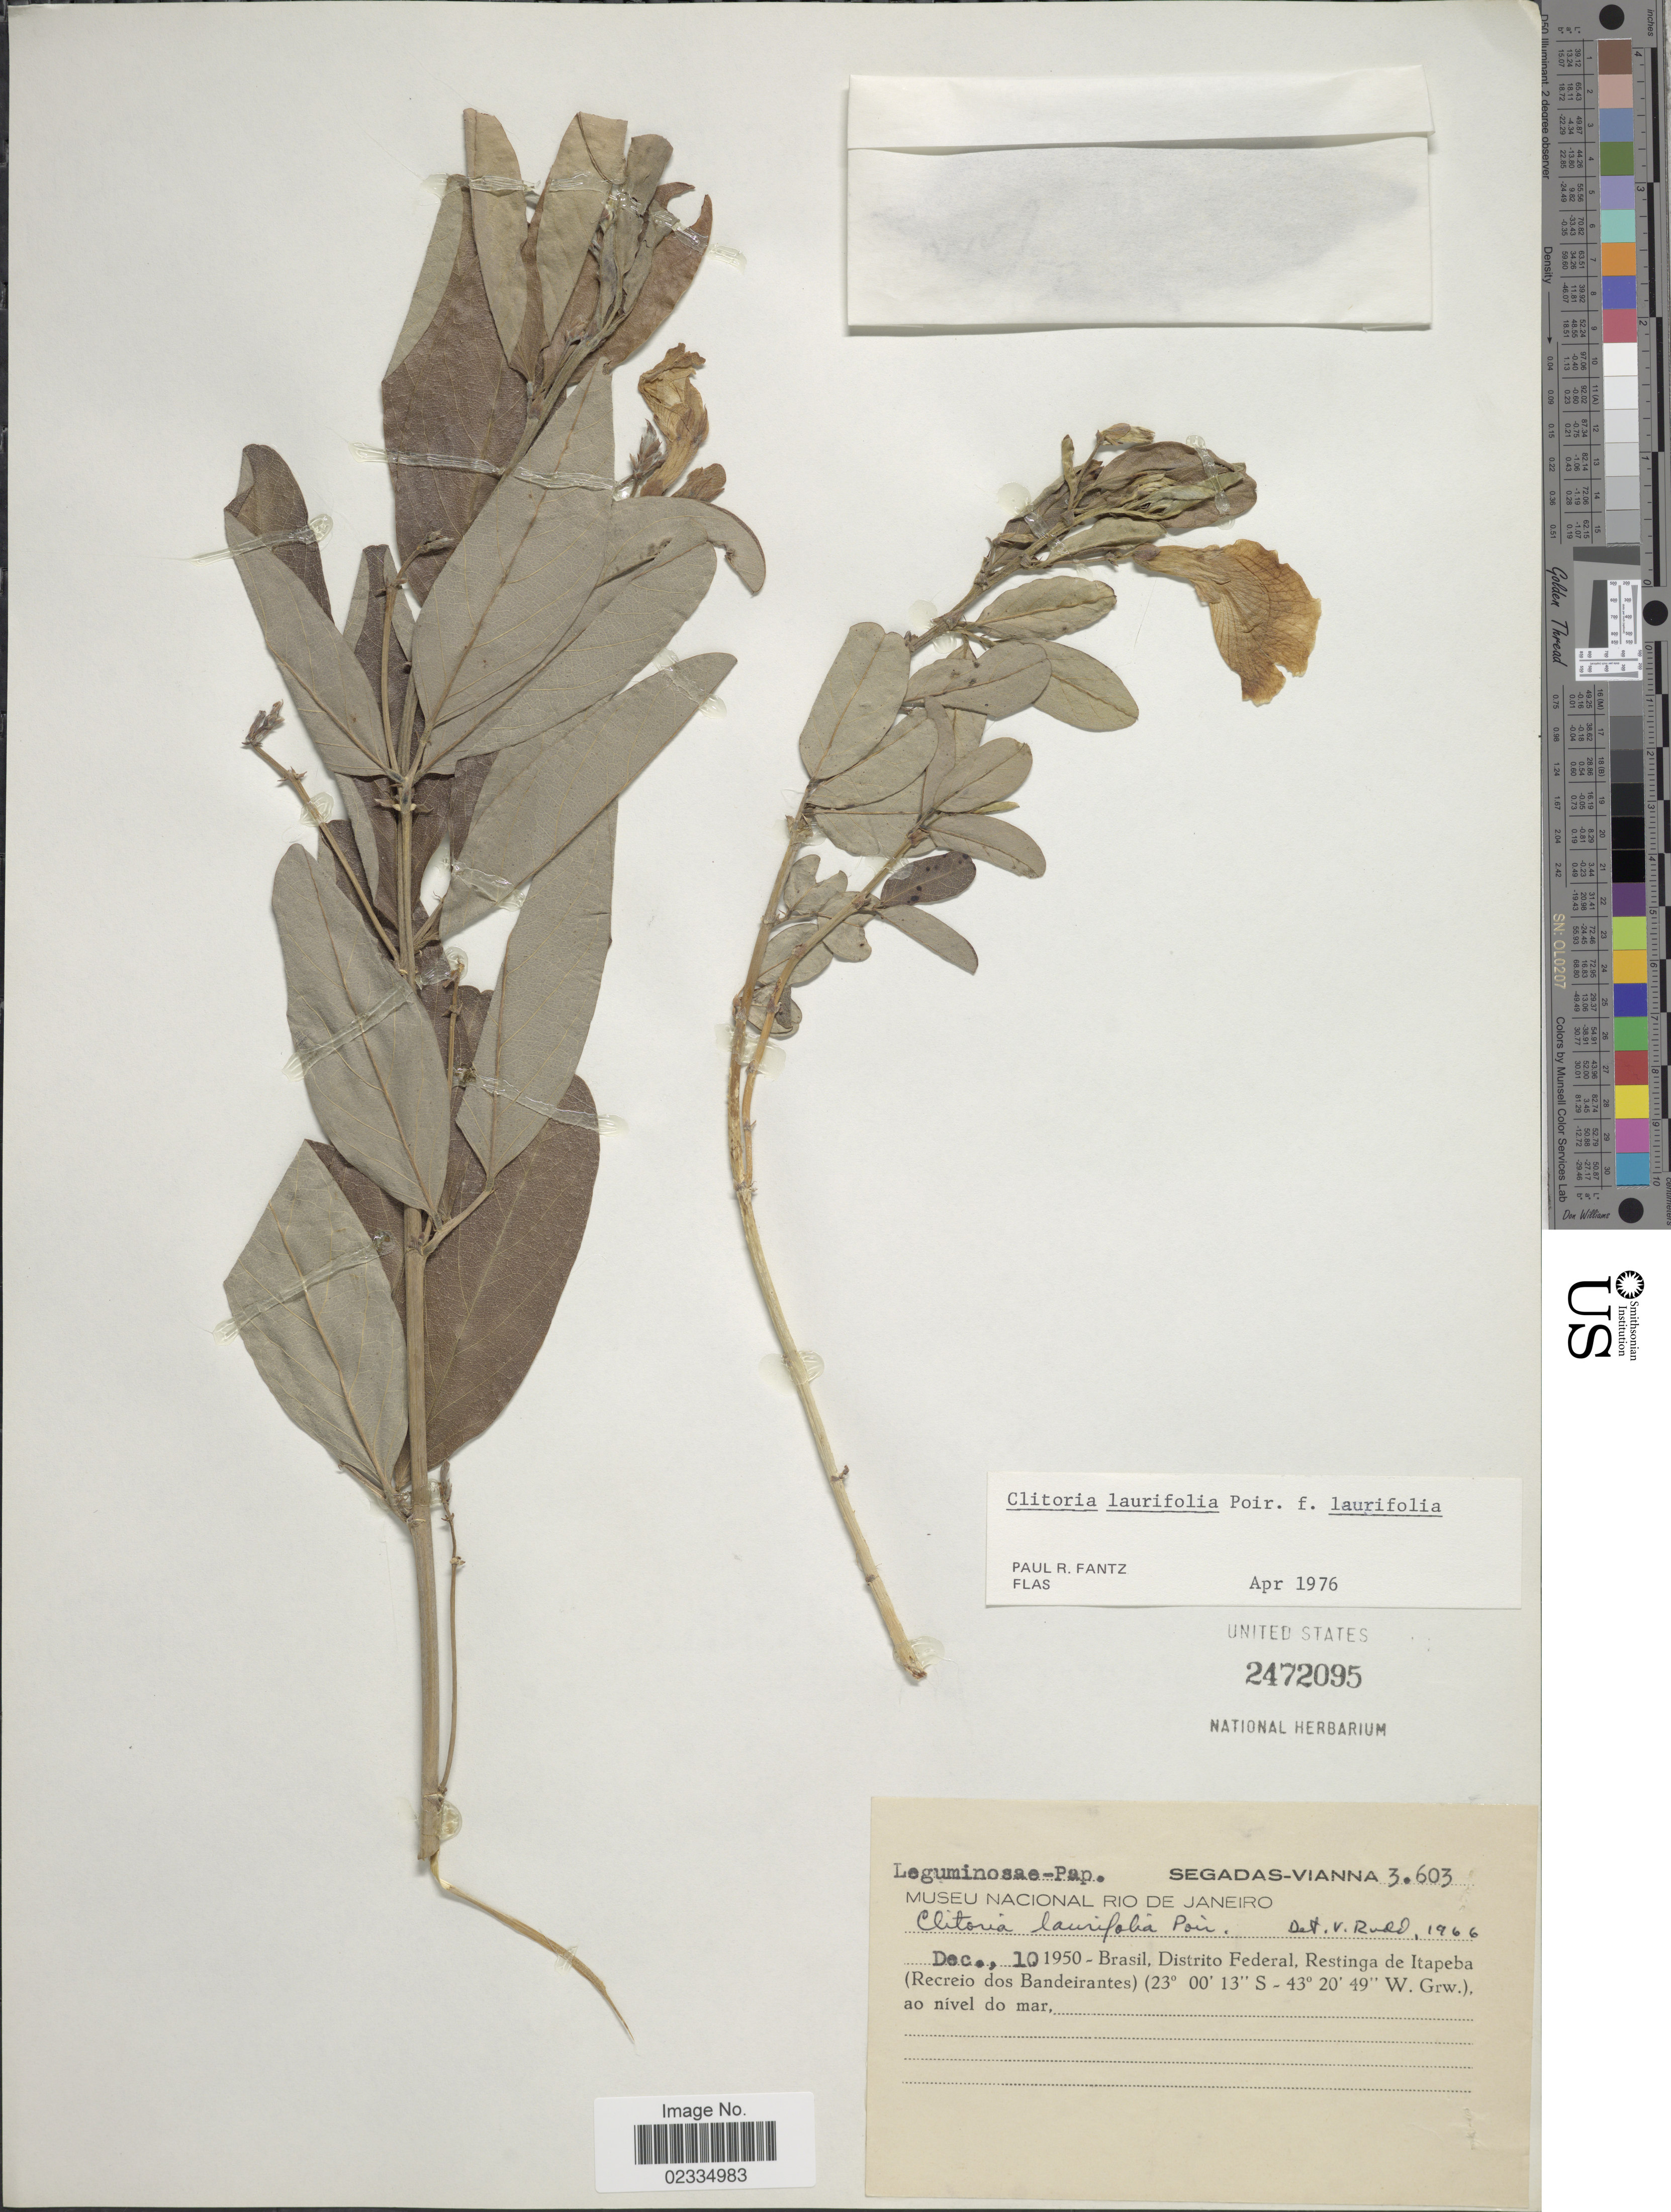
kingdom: Plantae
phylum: Tracheophyta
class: Magnoliopsida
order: Fabales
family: Fabaceae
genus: Clitoria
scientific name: Clitoria laurifolia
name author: Poir.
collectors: -- Segadas-Vianna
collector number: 3603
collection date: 1950-12-10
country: Mexico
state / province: Distrito Federal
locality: Restinga de Itapeba (Recreio dos Bandeirantes)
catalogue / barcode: US 2472095